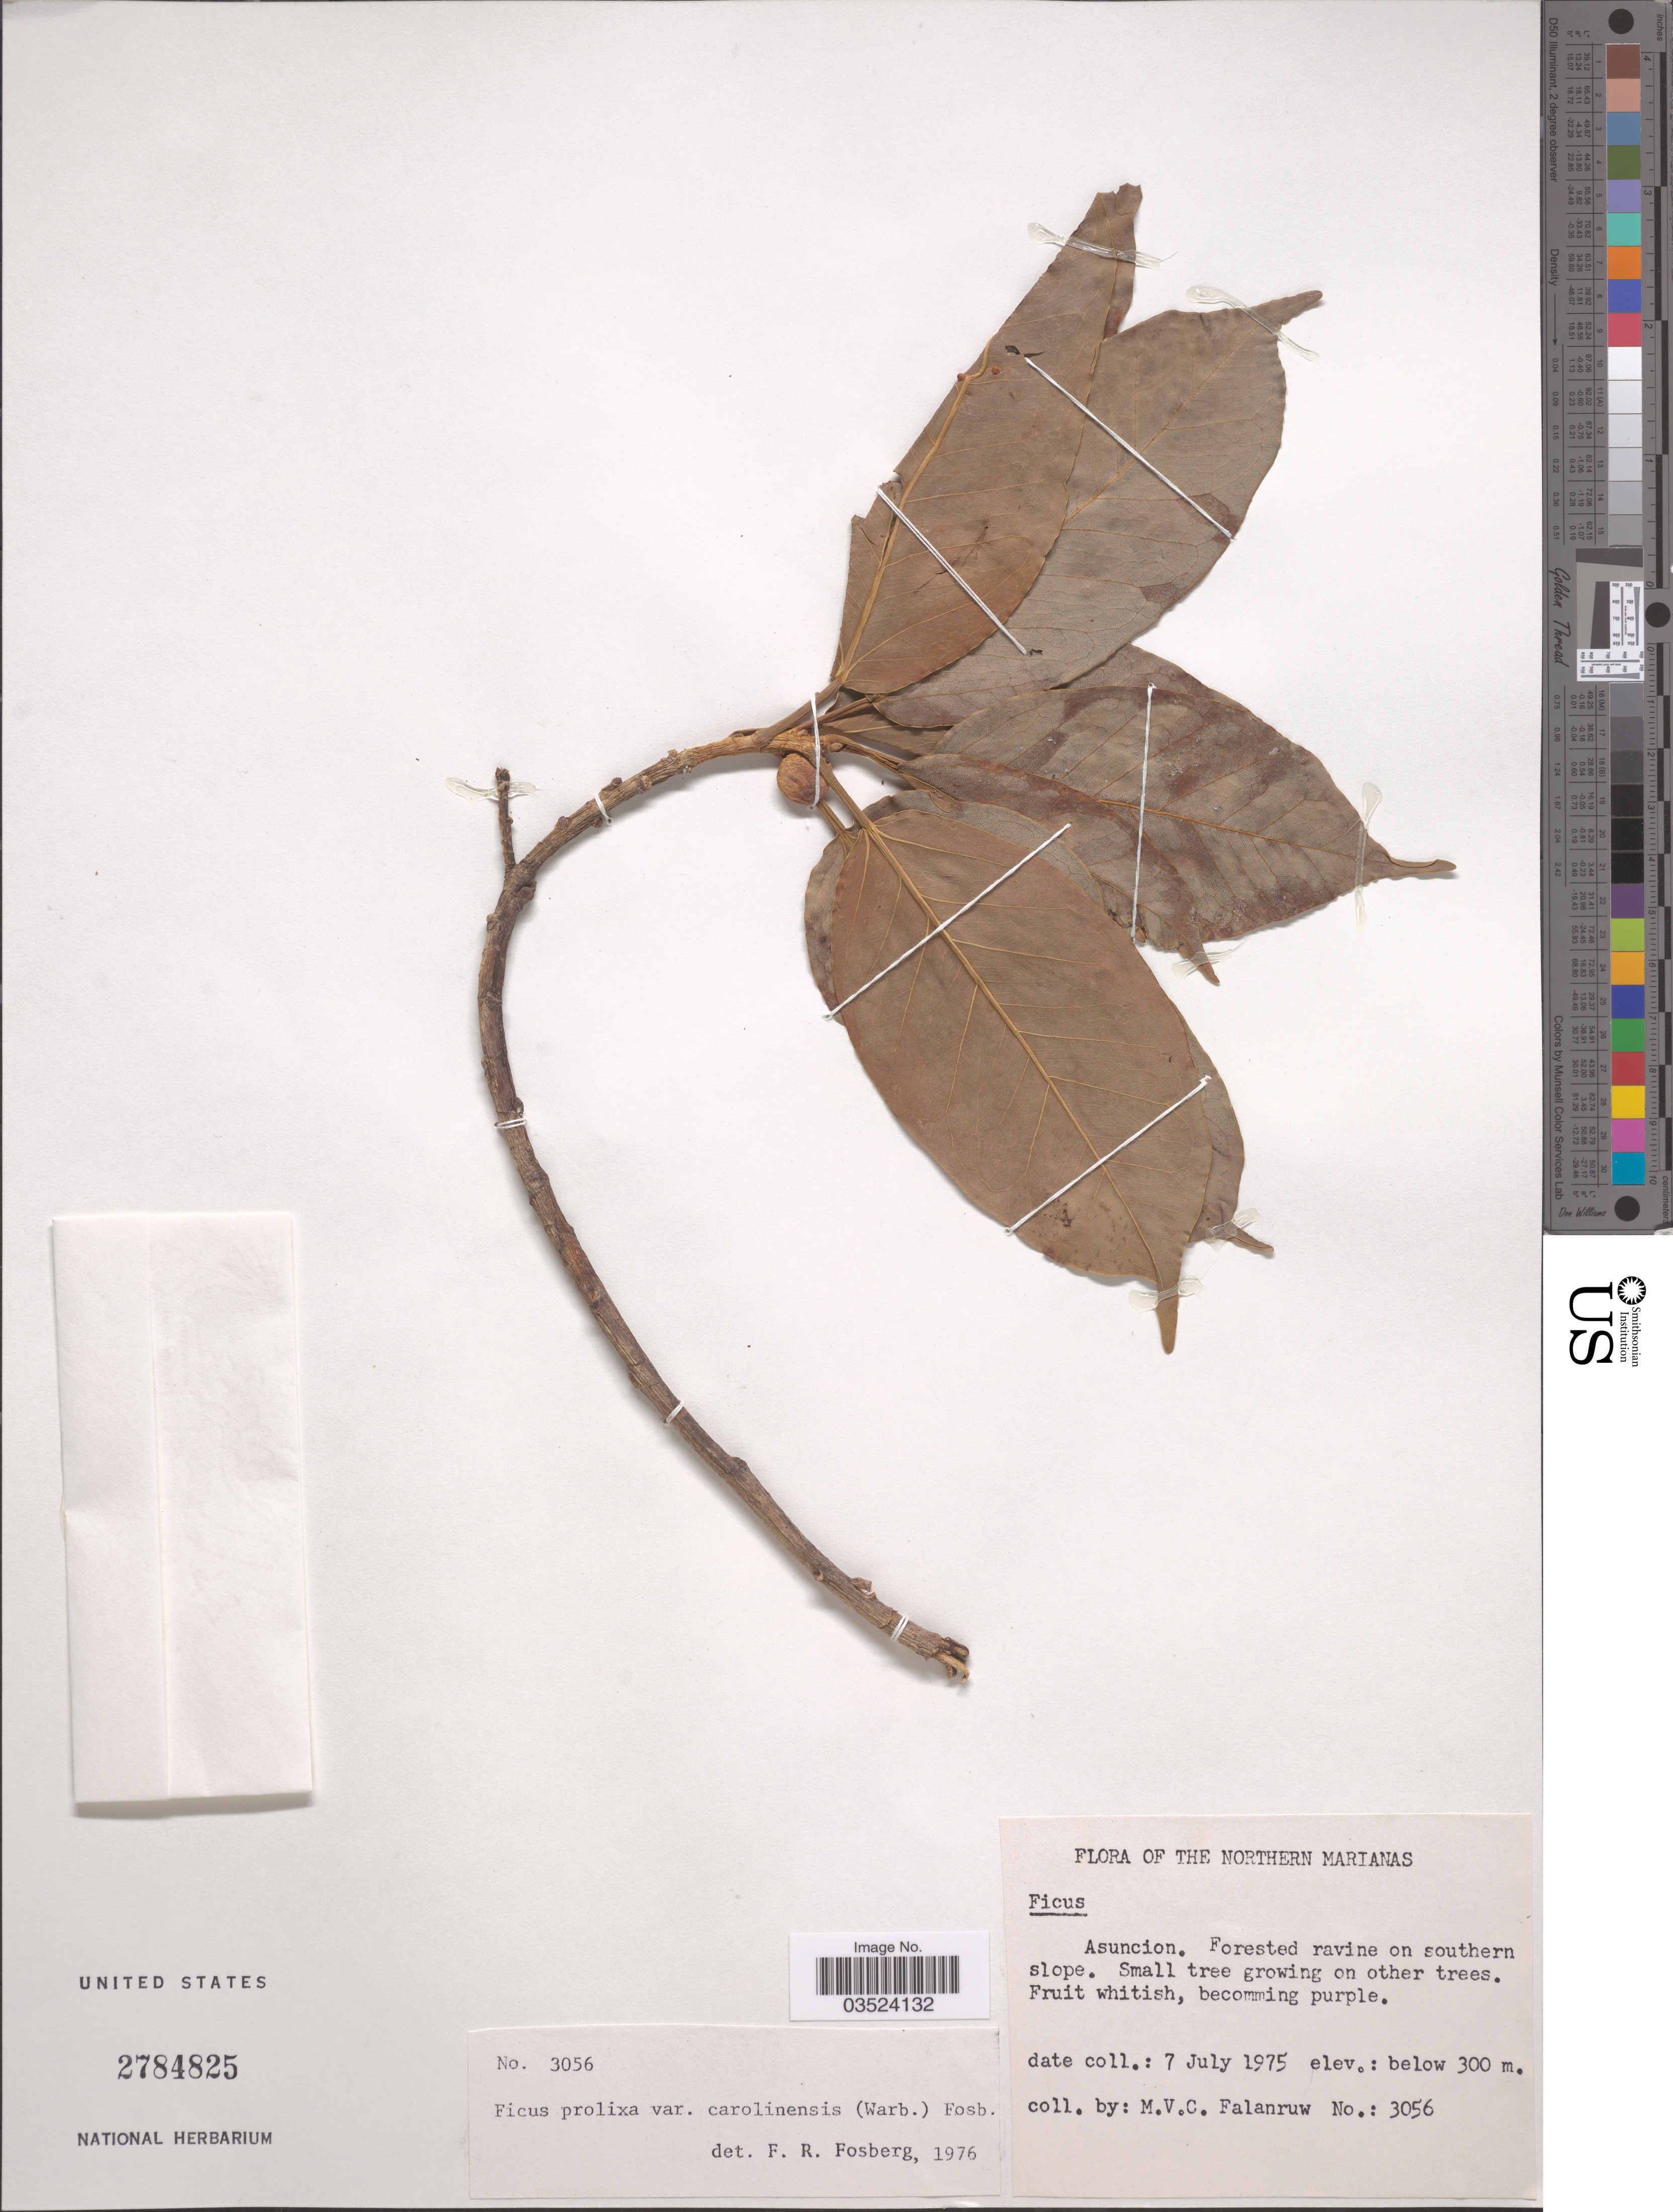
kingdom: Plantae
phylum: Tracheophyta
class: Magnoliopsida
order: Rosales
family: Moraceae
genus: Ficus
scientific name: Ficus prolixa var. carolinensis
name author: (Warb.) Fosberg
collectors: M. V. Falanruw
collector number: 3056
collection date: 1975-07-07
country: Northern Mariana Islands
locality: Asuncion. Forested ravine on southern slope.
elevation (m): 300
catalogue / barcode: US 2784825